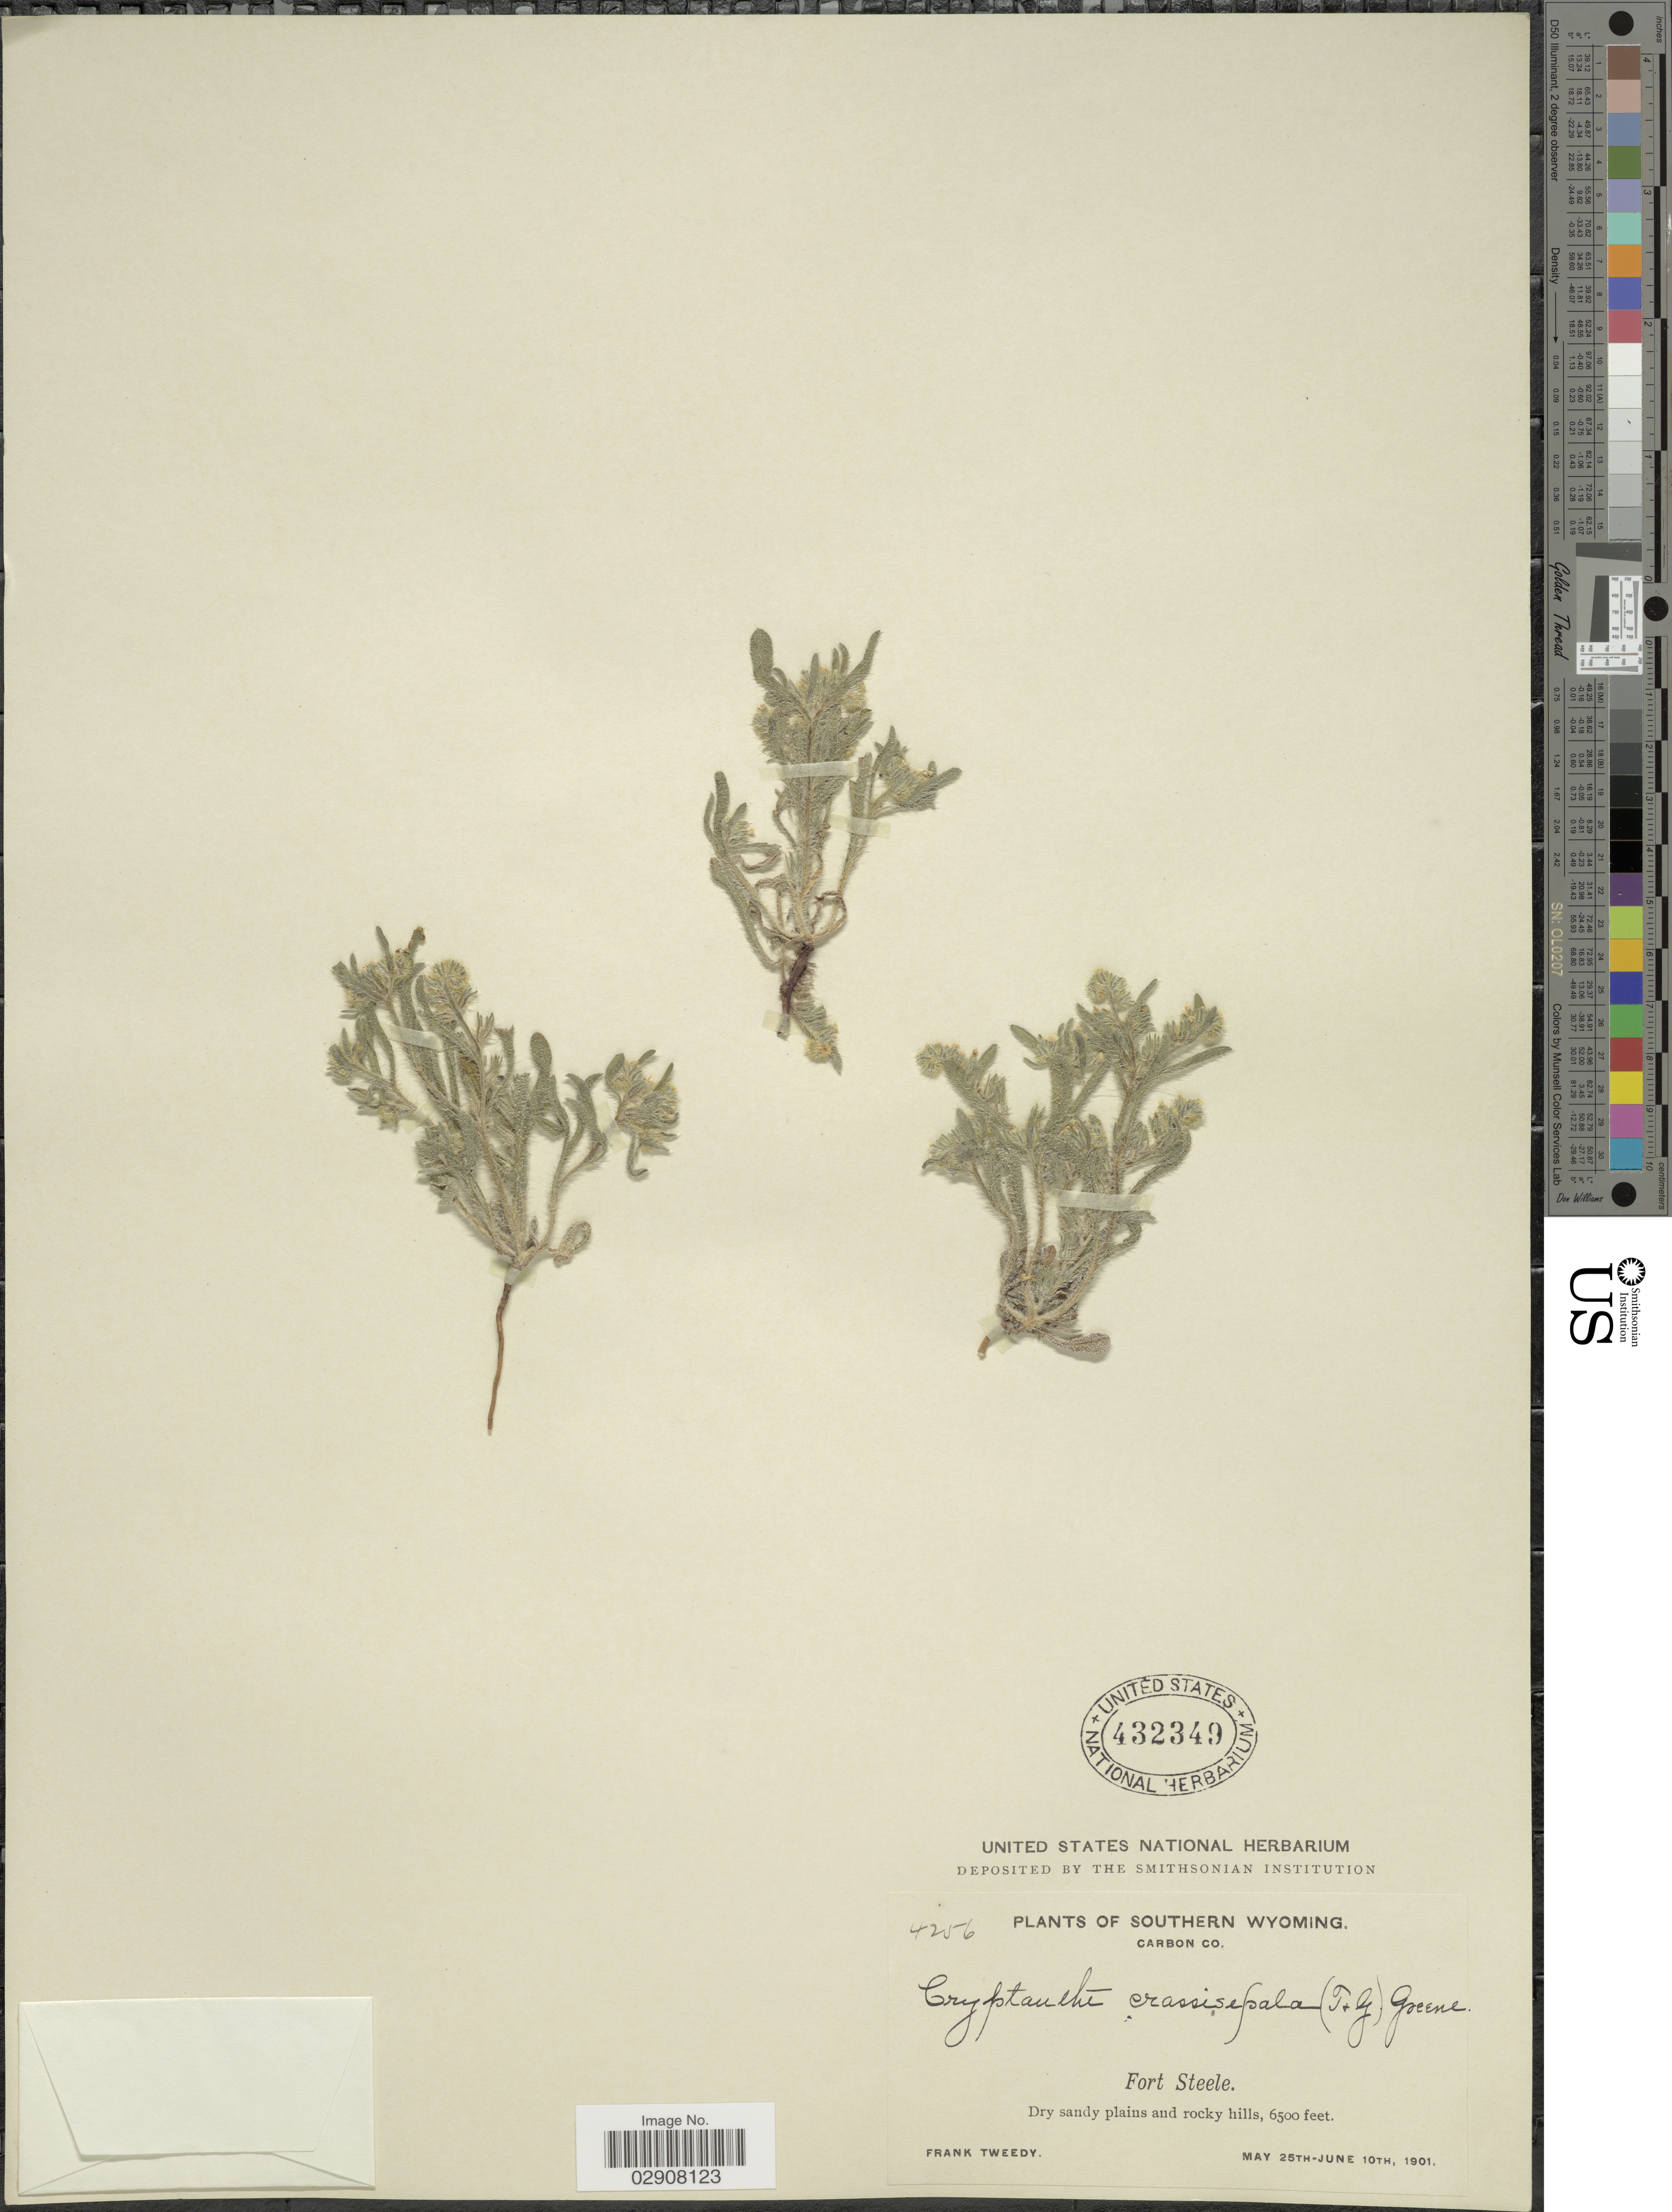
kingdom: Plantae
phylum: Tracheophyta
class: Magnoliopsida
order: Boraginales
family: Boraginaceae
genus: Cryptantha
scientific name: Cryptantha minima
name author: Rydb.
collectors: F. Tweedy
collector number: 4256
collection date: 1901-05-25/1901-06-10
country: United States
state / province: Wyoming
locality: Southern Wyoming, Carbon Co., Fort Steele.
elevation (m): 1981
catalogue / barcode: US 432349